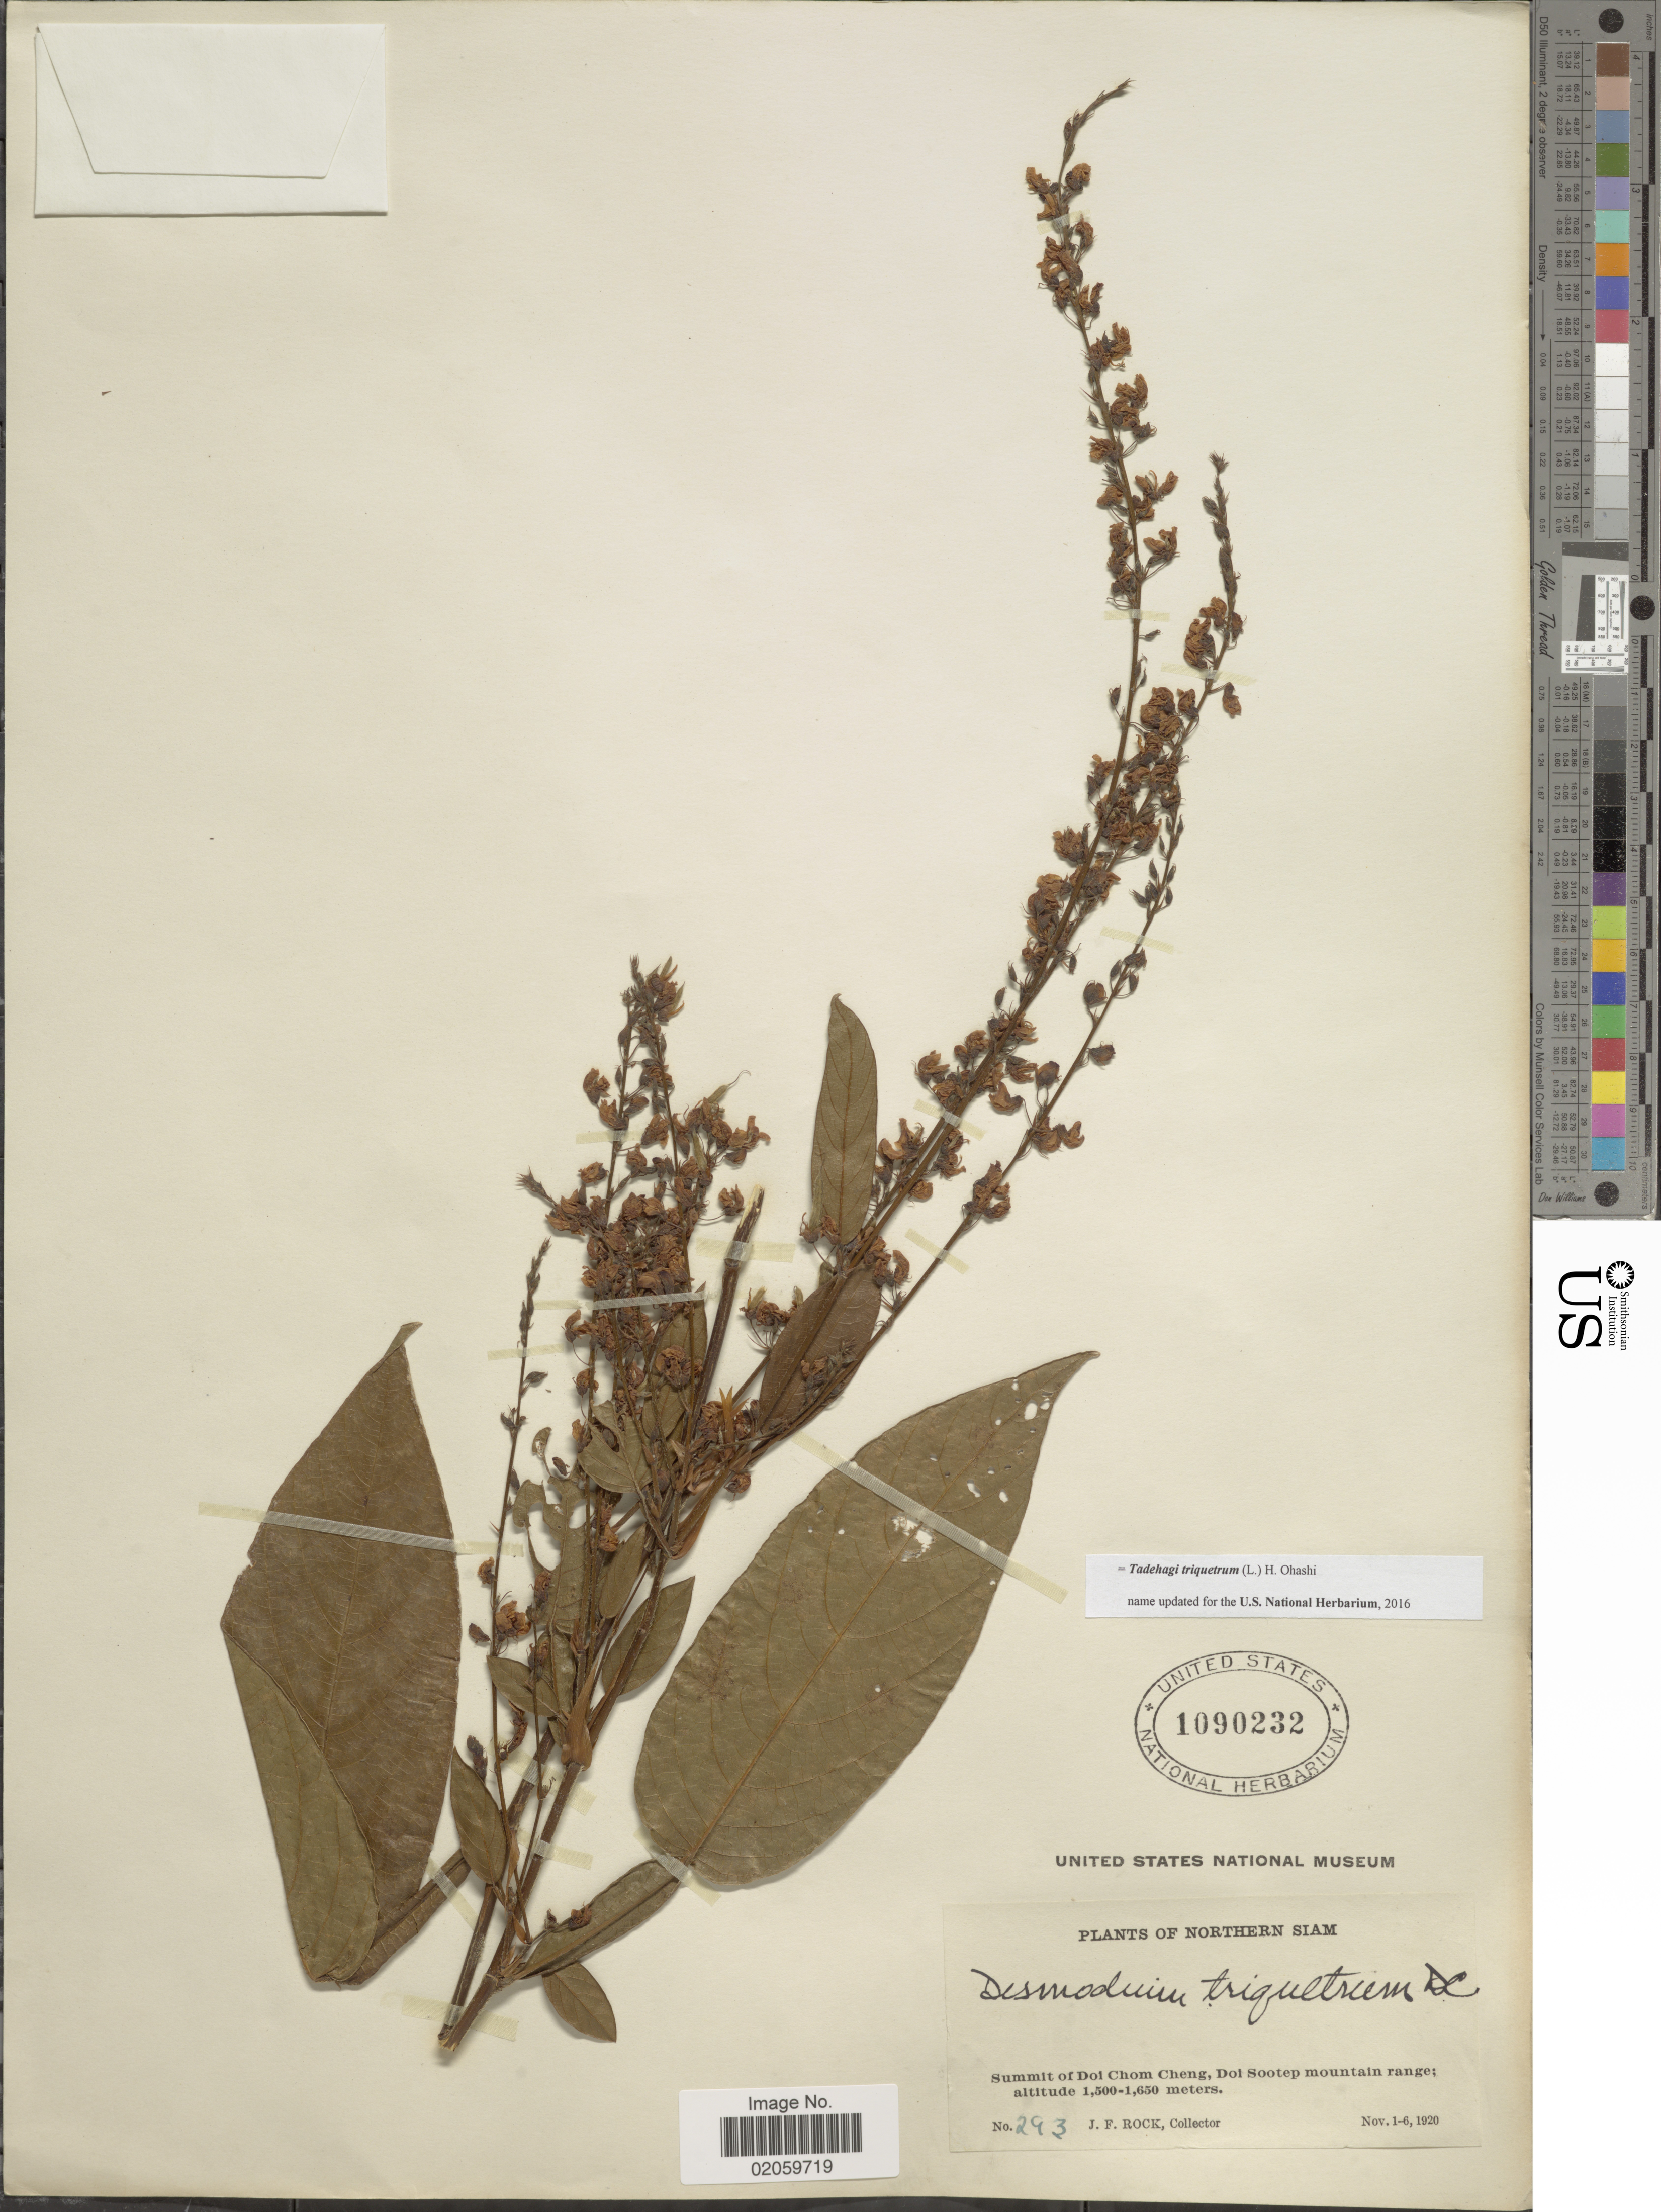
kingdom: Plantae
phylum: Tracheophyta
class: Magnoliopsida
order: Fabales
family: Fabaceae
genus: Tadehagi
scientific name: Tadehagi triquetrum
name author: (L.) H. Ohashi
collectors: J. Rock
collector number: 293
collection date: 1920-11-01/1920-11-06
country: Thailand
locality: Northern Siam, Summit of Doi Chom Cheng, Doi Sootep mountain range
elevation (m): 1500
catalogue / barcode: US 1090232